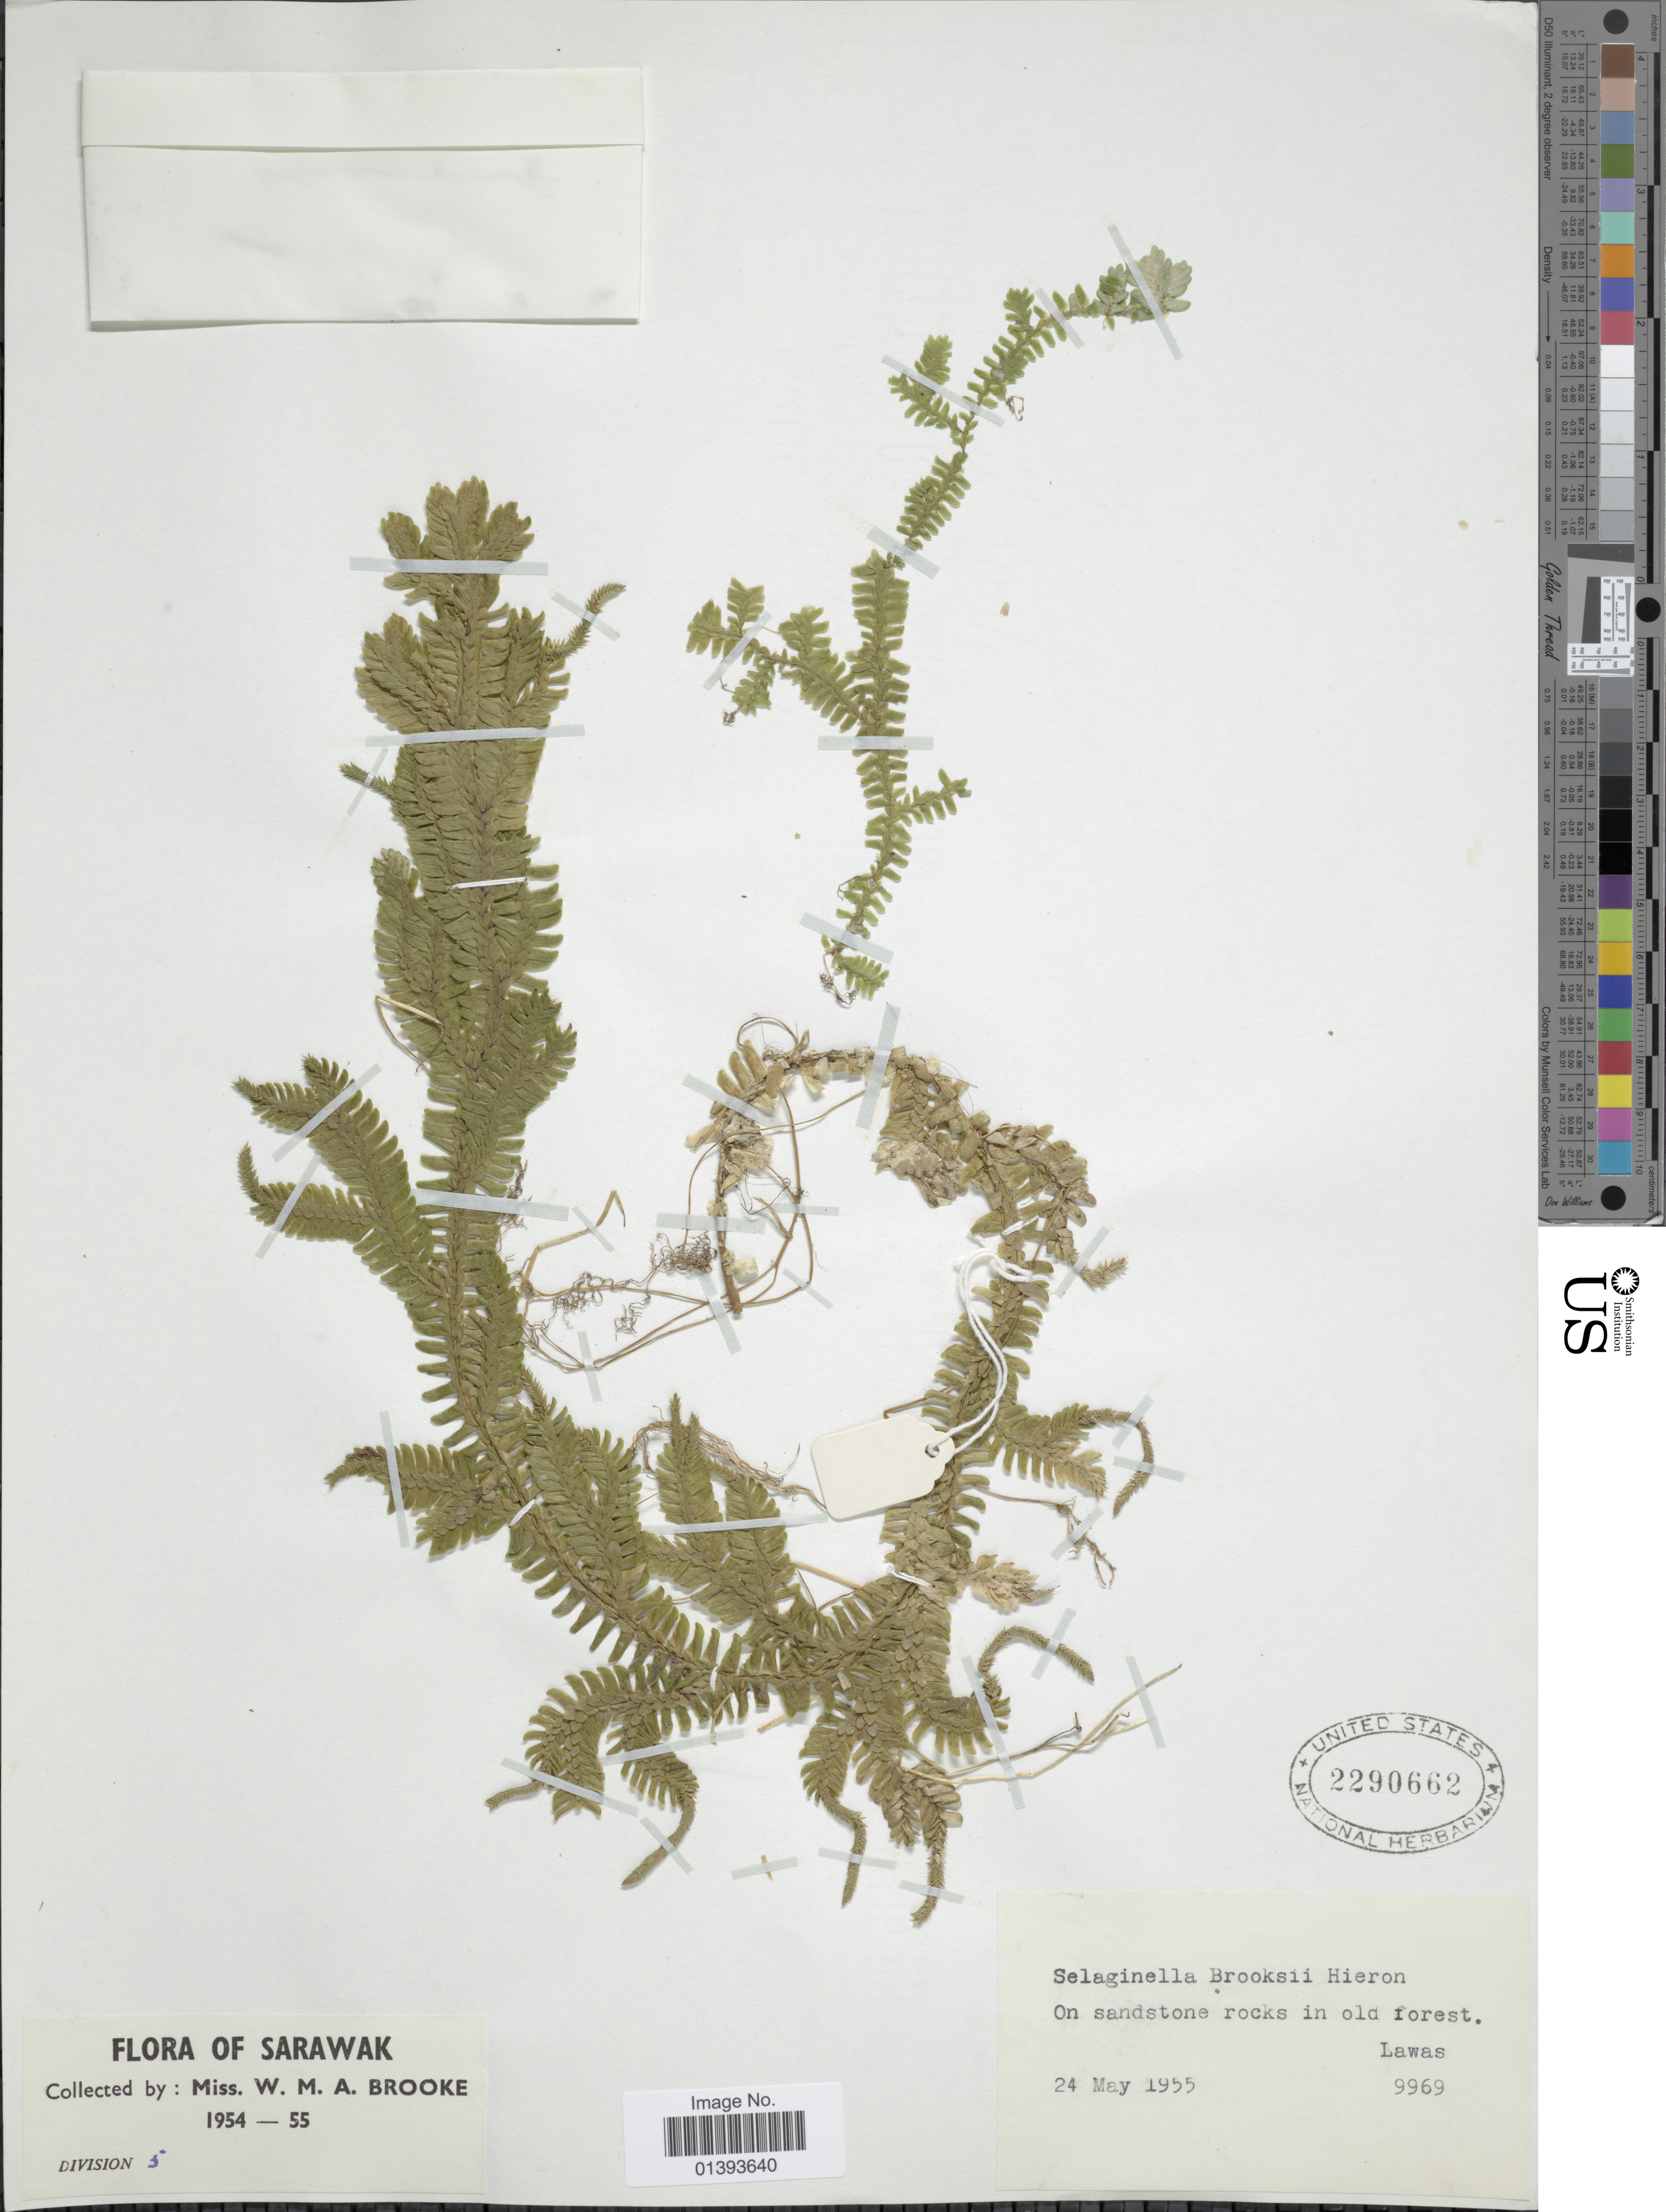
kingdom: Plantae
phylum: Tracheophyta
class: Lycopodiopsida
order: Selaginellales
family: Selaginellaceae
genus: Selaginella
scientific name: Selaginella brooksii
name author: Hieron.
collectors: W. Brooke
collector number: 9969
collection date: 1955-05-24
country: Malaysia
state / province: Sarawak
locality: On sandstone rocks in old forest, Lawas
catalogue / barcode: US 2290662